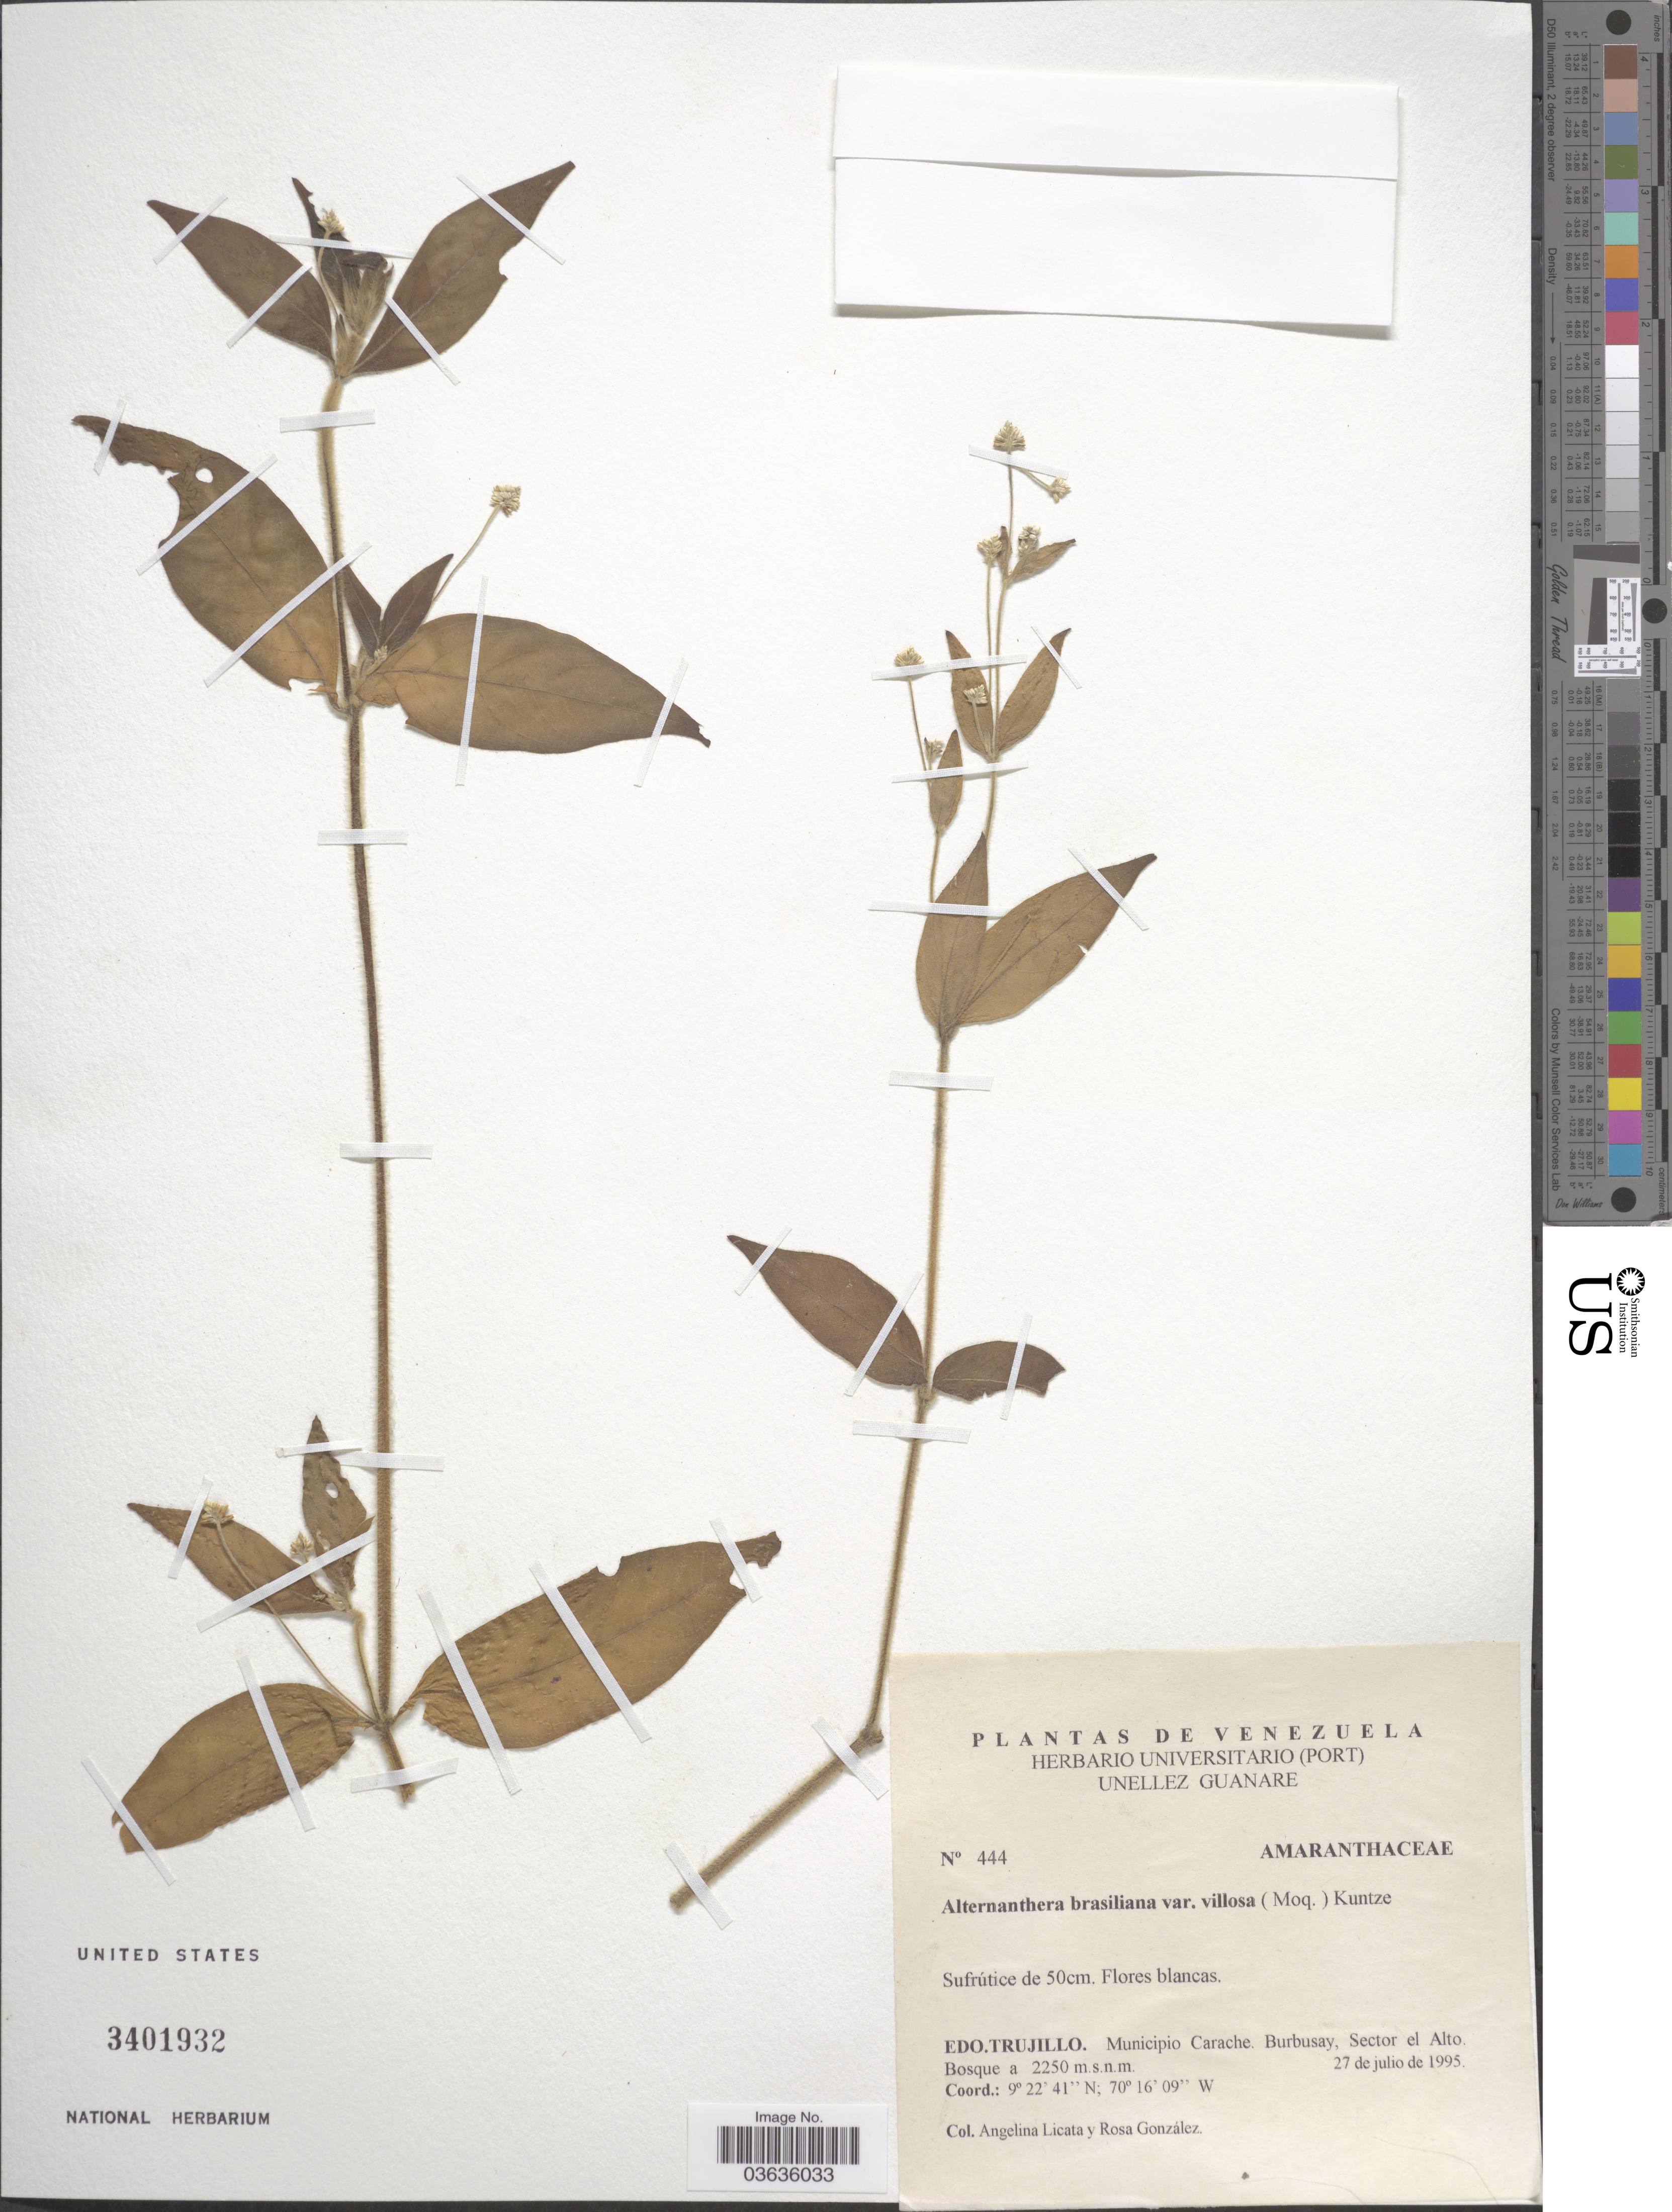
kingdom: Plantae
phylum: Tracheophyta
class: Magnoliopsida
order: Caryophyllales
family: Amaranthaceae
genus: Alternanthera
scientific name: Alternanthera brasiliana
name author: (L.) Kuntze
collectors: A. Licata & R. González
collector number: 444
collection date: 1995-07-27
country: Venezuela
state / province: Trujillo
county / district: Carache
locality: Burbusay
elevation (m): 2250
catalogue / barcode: US 3401932